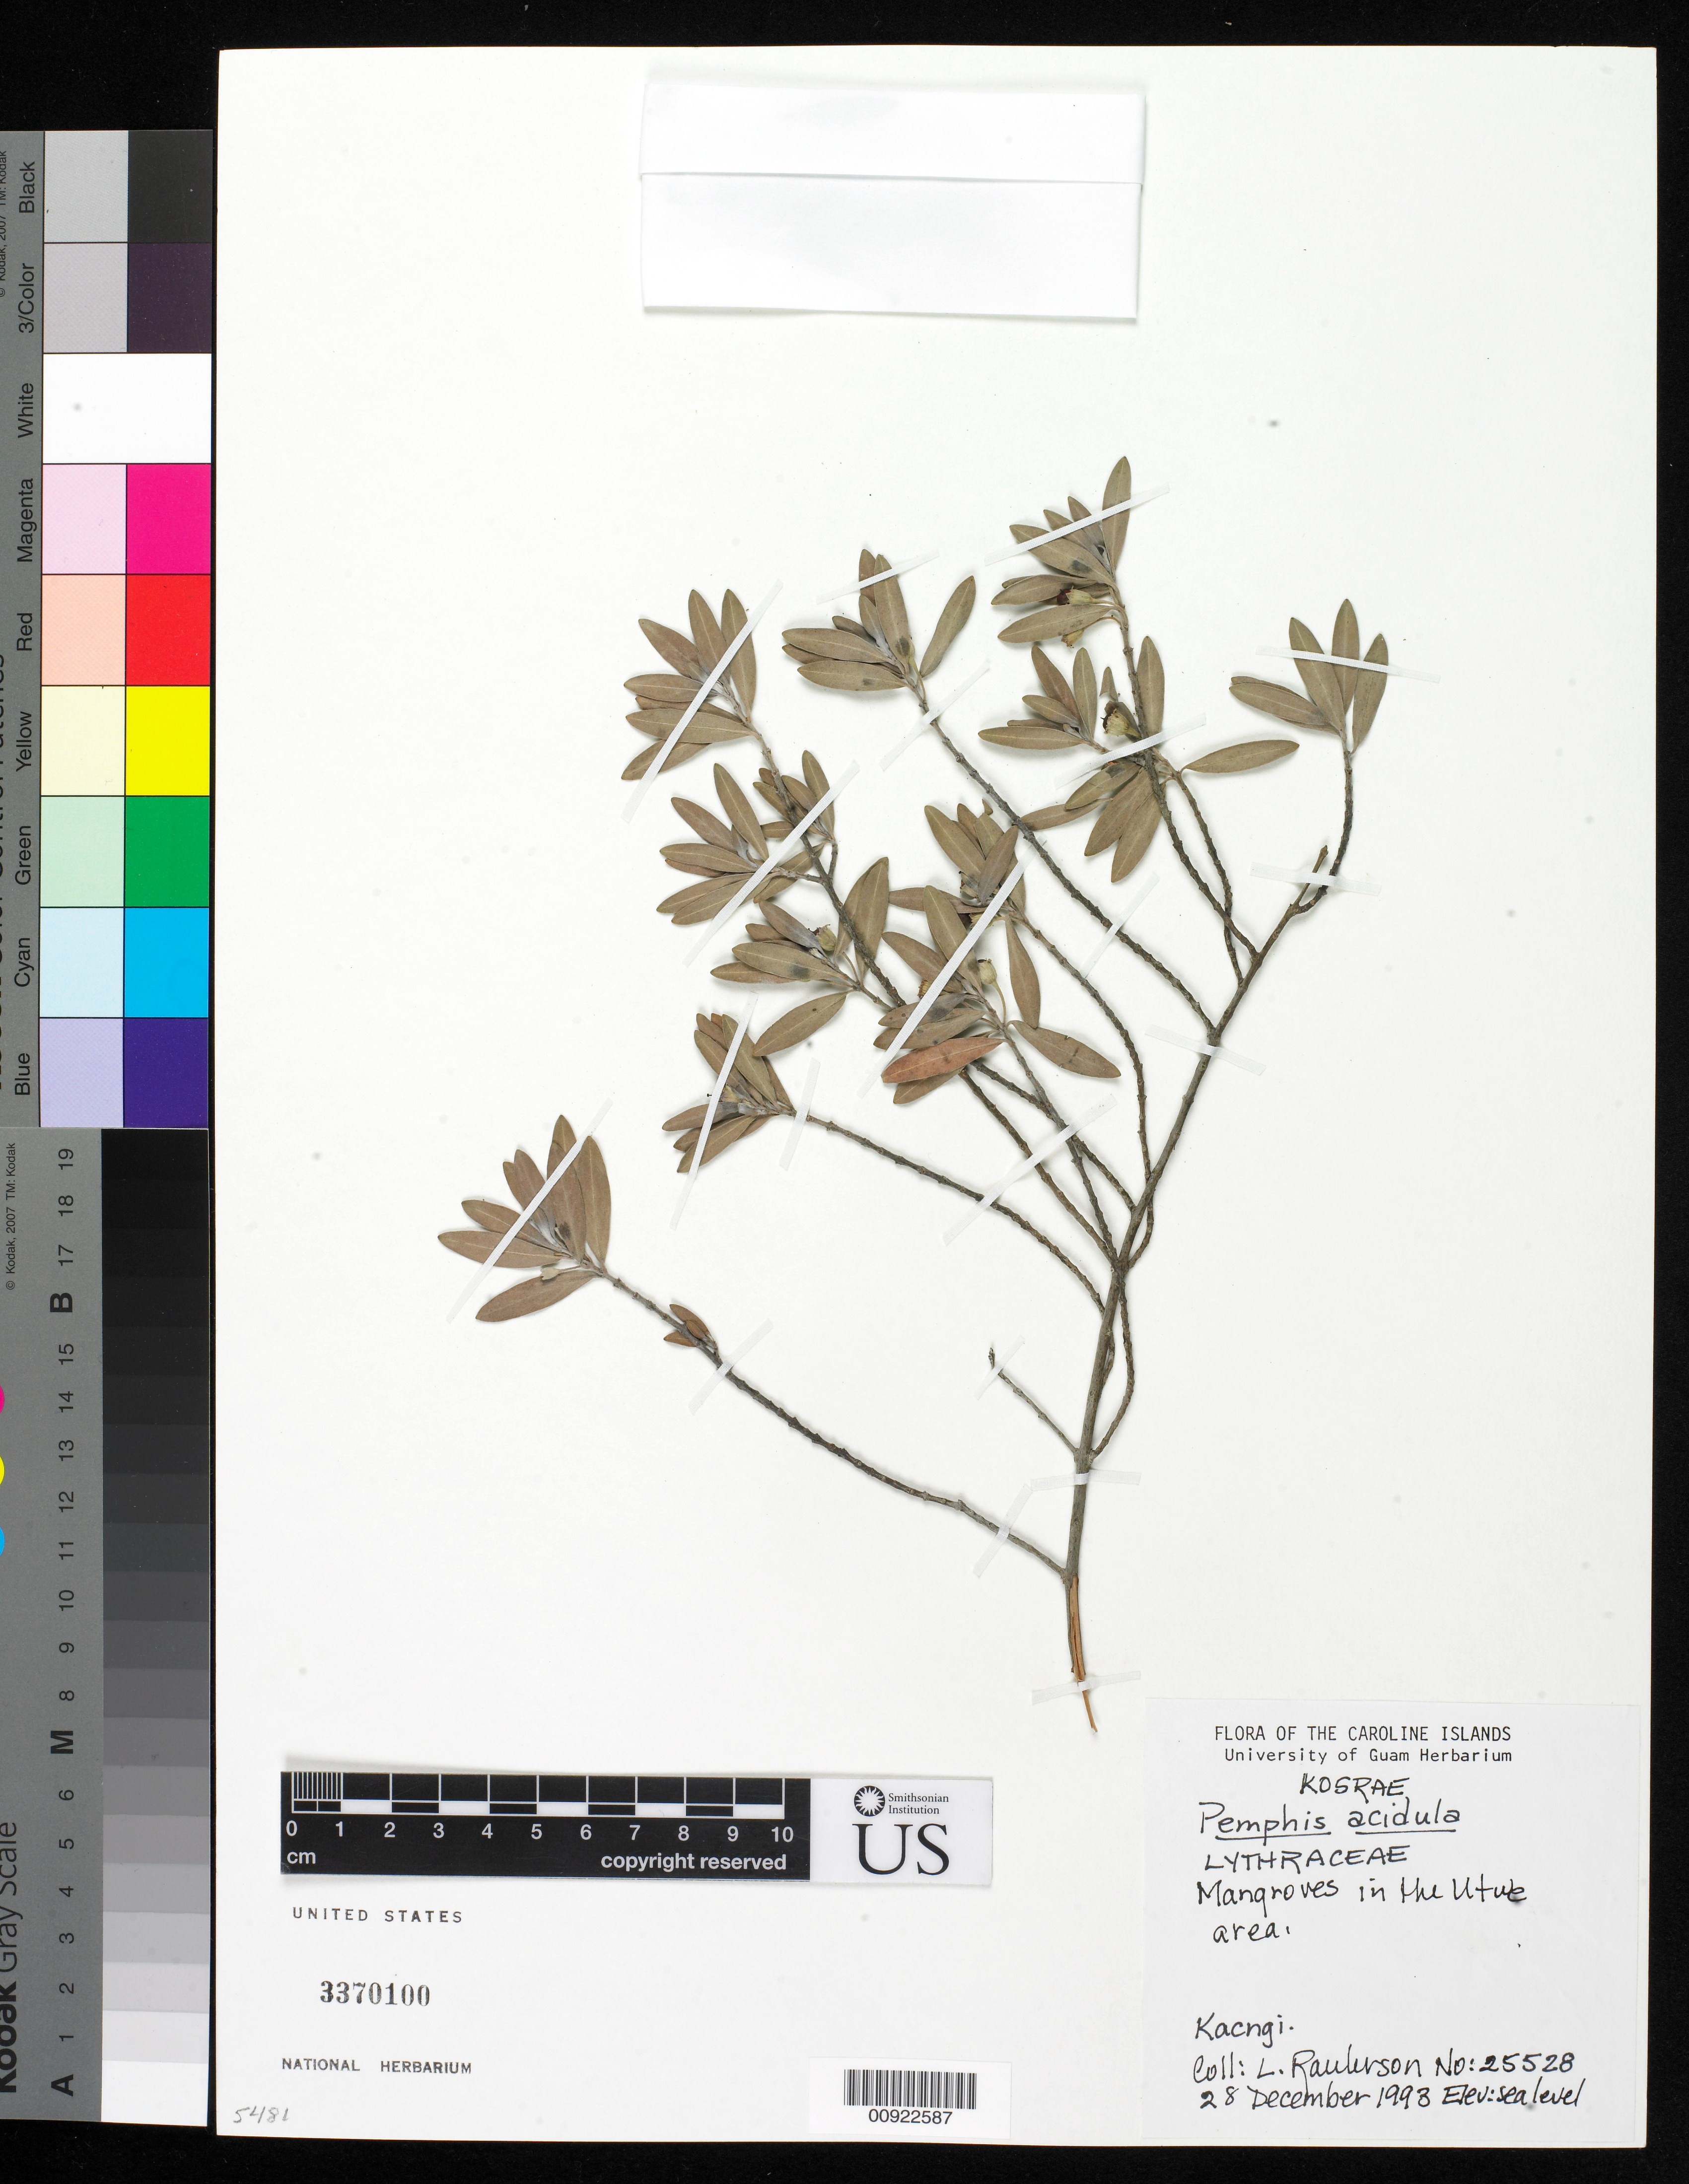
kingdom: Plantae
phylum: Tracheophyta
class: Magnoliopsida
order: Myrtales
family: Lythraceae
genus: Pemphis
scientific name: Pemphis acidula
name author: J.R. Forst. & G. Forst.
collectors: L. Raulerson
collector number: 25528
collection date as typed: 28 Dec 1993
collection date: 1993-12-28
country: Micronesia, Federated States of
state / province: Kosrae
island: Kosrae [Kusaie]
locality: Mangroves in the Utwe area.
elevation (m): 0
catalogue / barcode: US 3370100